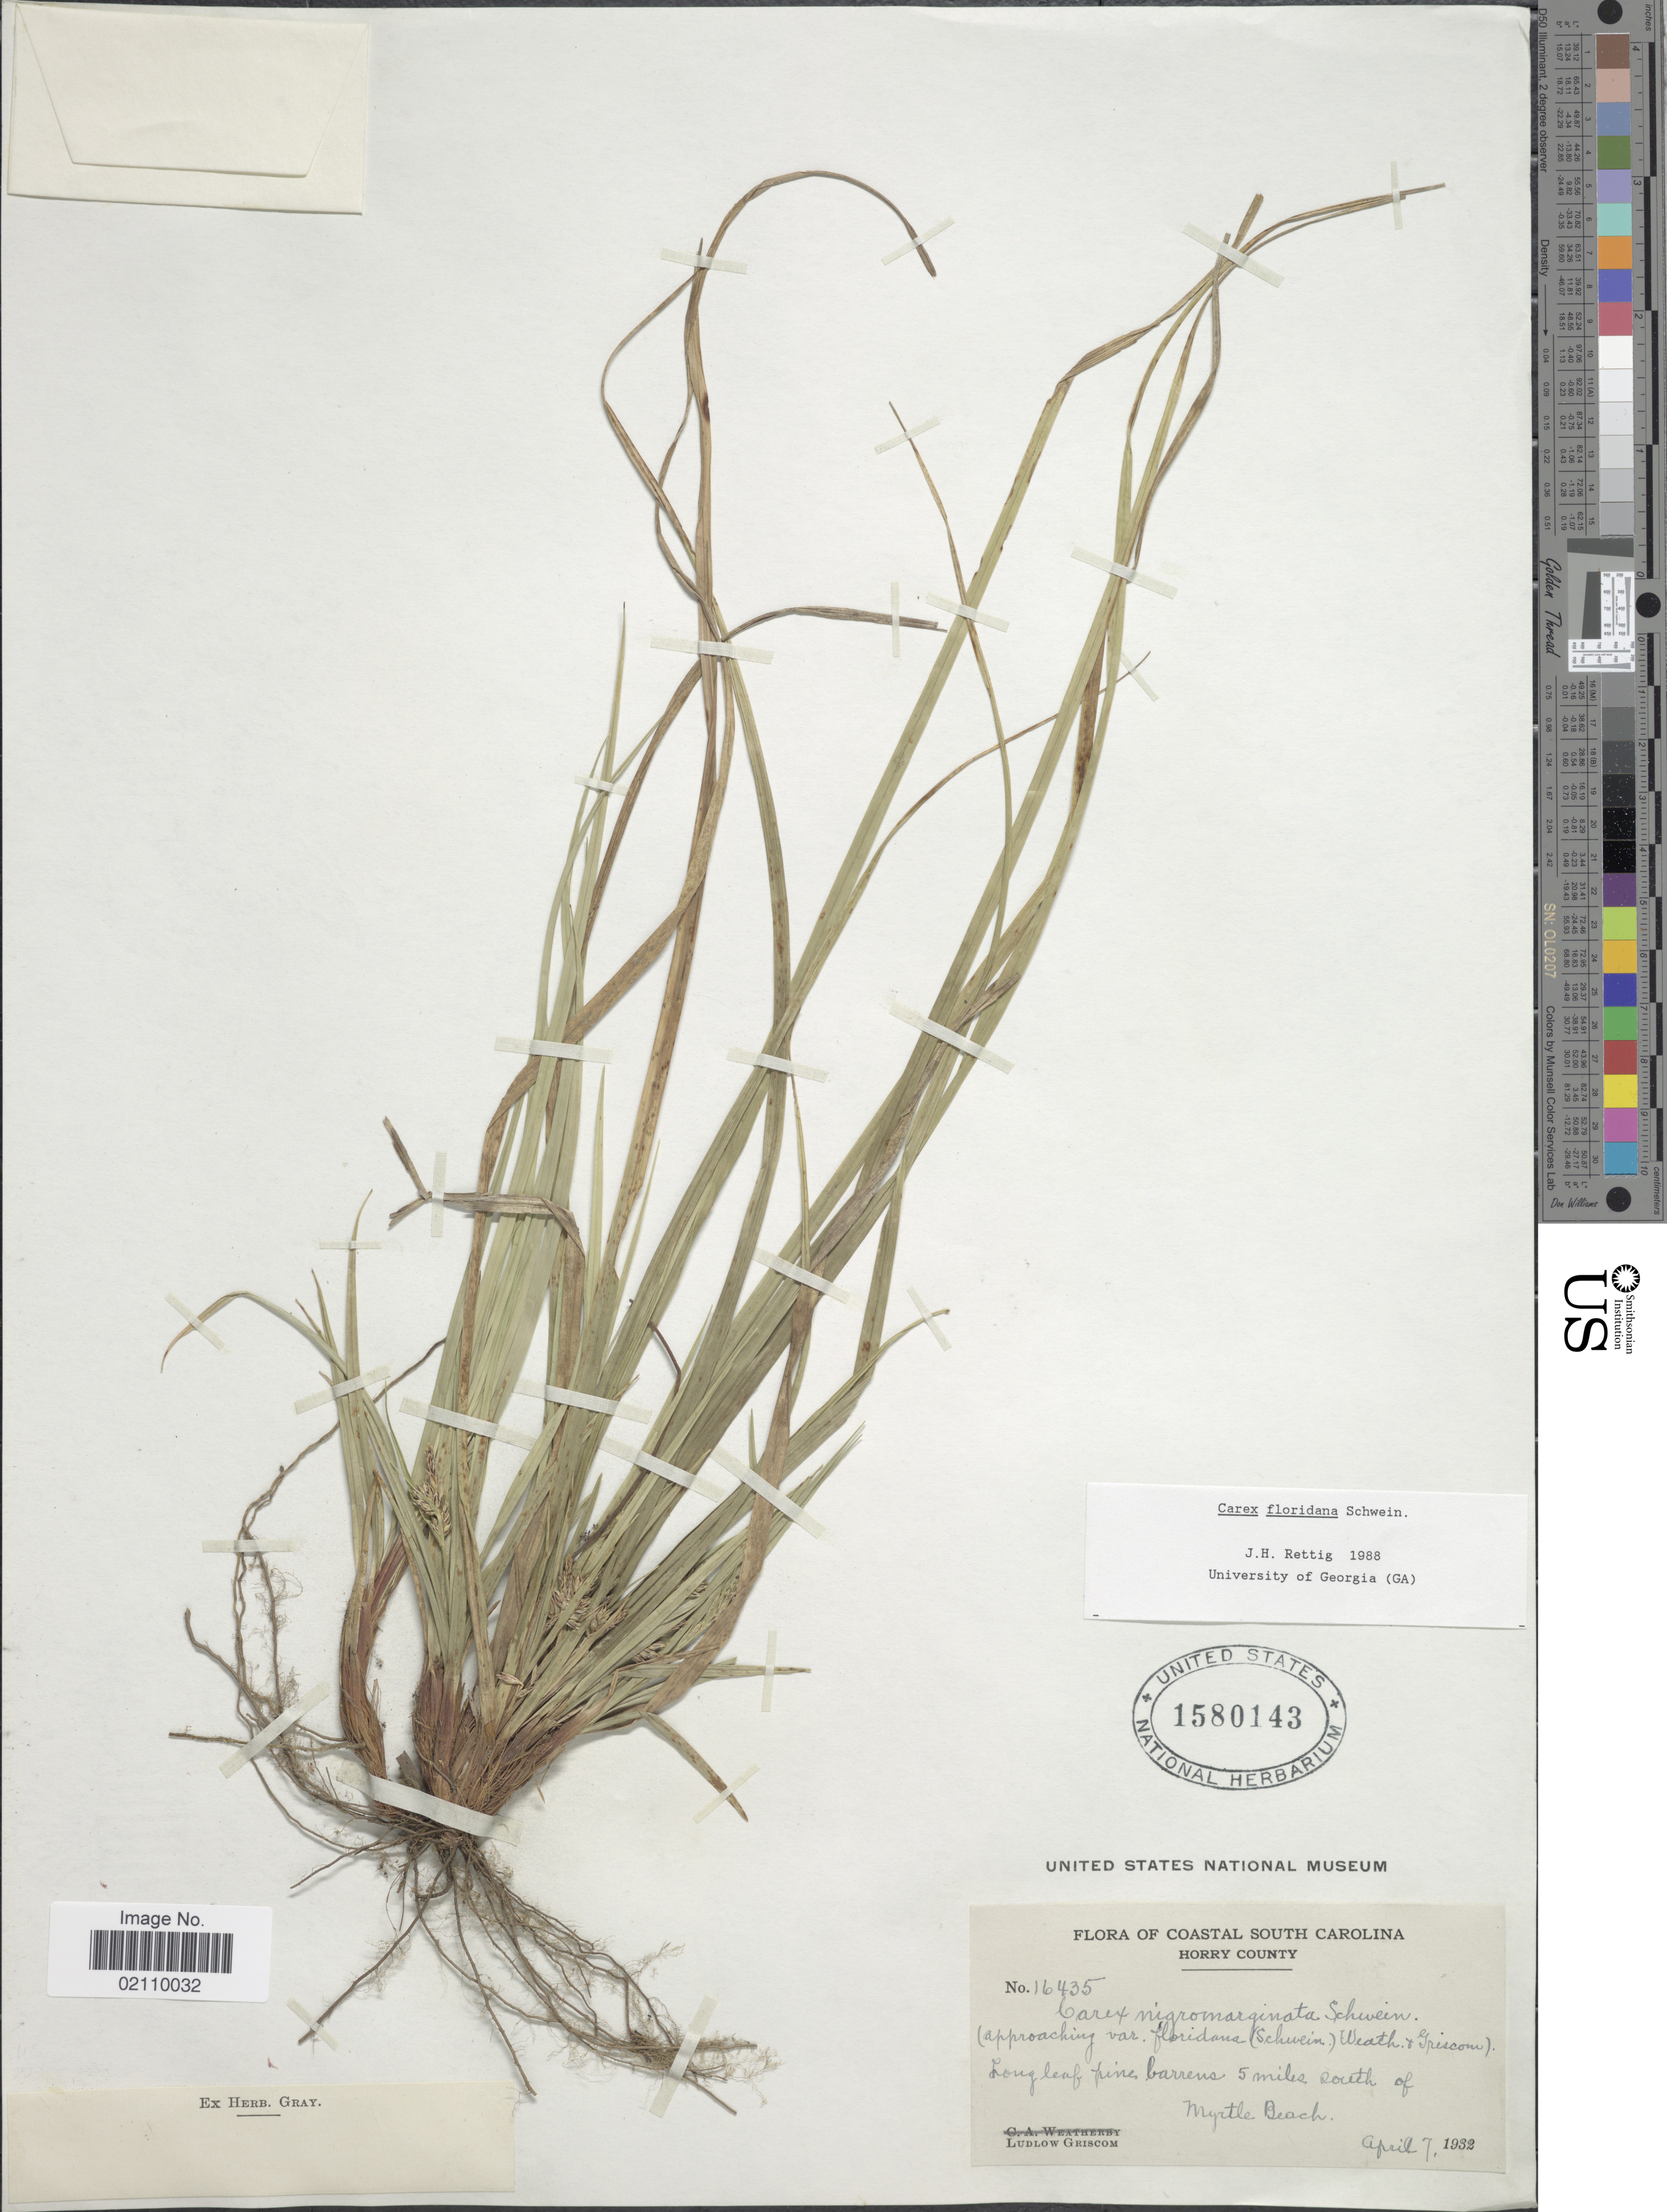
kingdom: Plantae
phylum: Tracheophyta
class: Liliopsida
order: Poales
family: Cyperaceae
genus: Carex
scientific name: Carex floridana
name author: Schwein.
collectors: L. Griscom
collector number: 16435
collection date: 1932-04-07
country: United States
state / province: South Carolina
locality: Coastal South Carolina, longleaf pine barrens, 5 miles south of Myrtle Beach, Horry County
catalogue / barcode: US 1580143